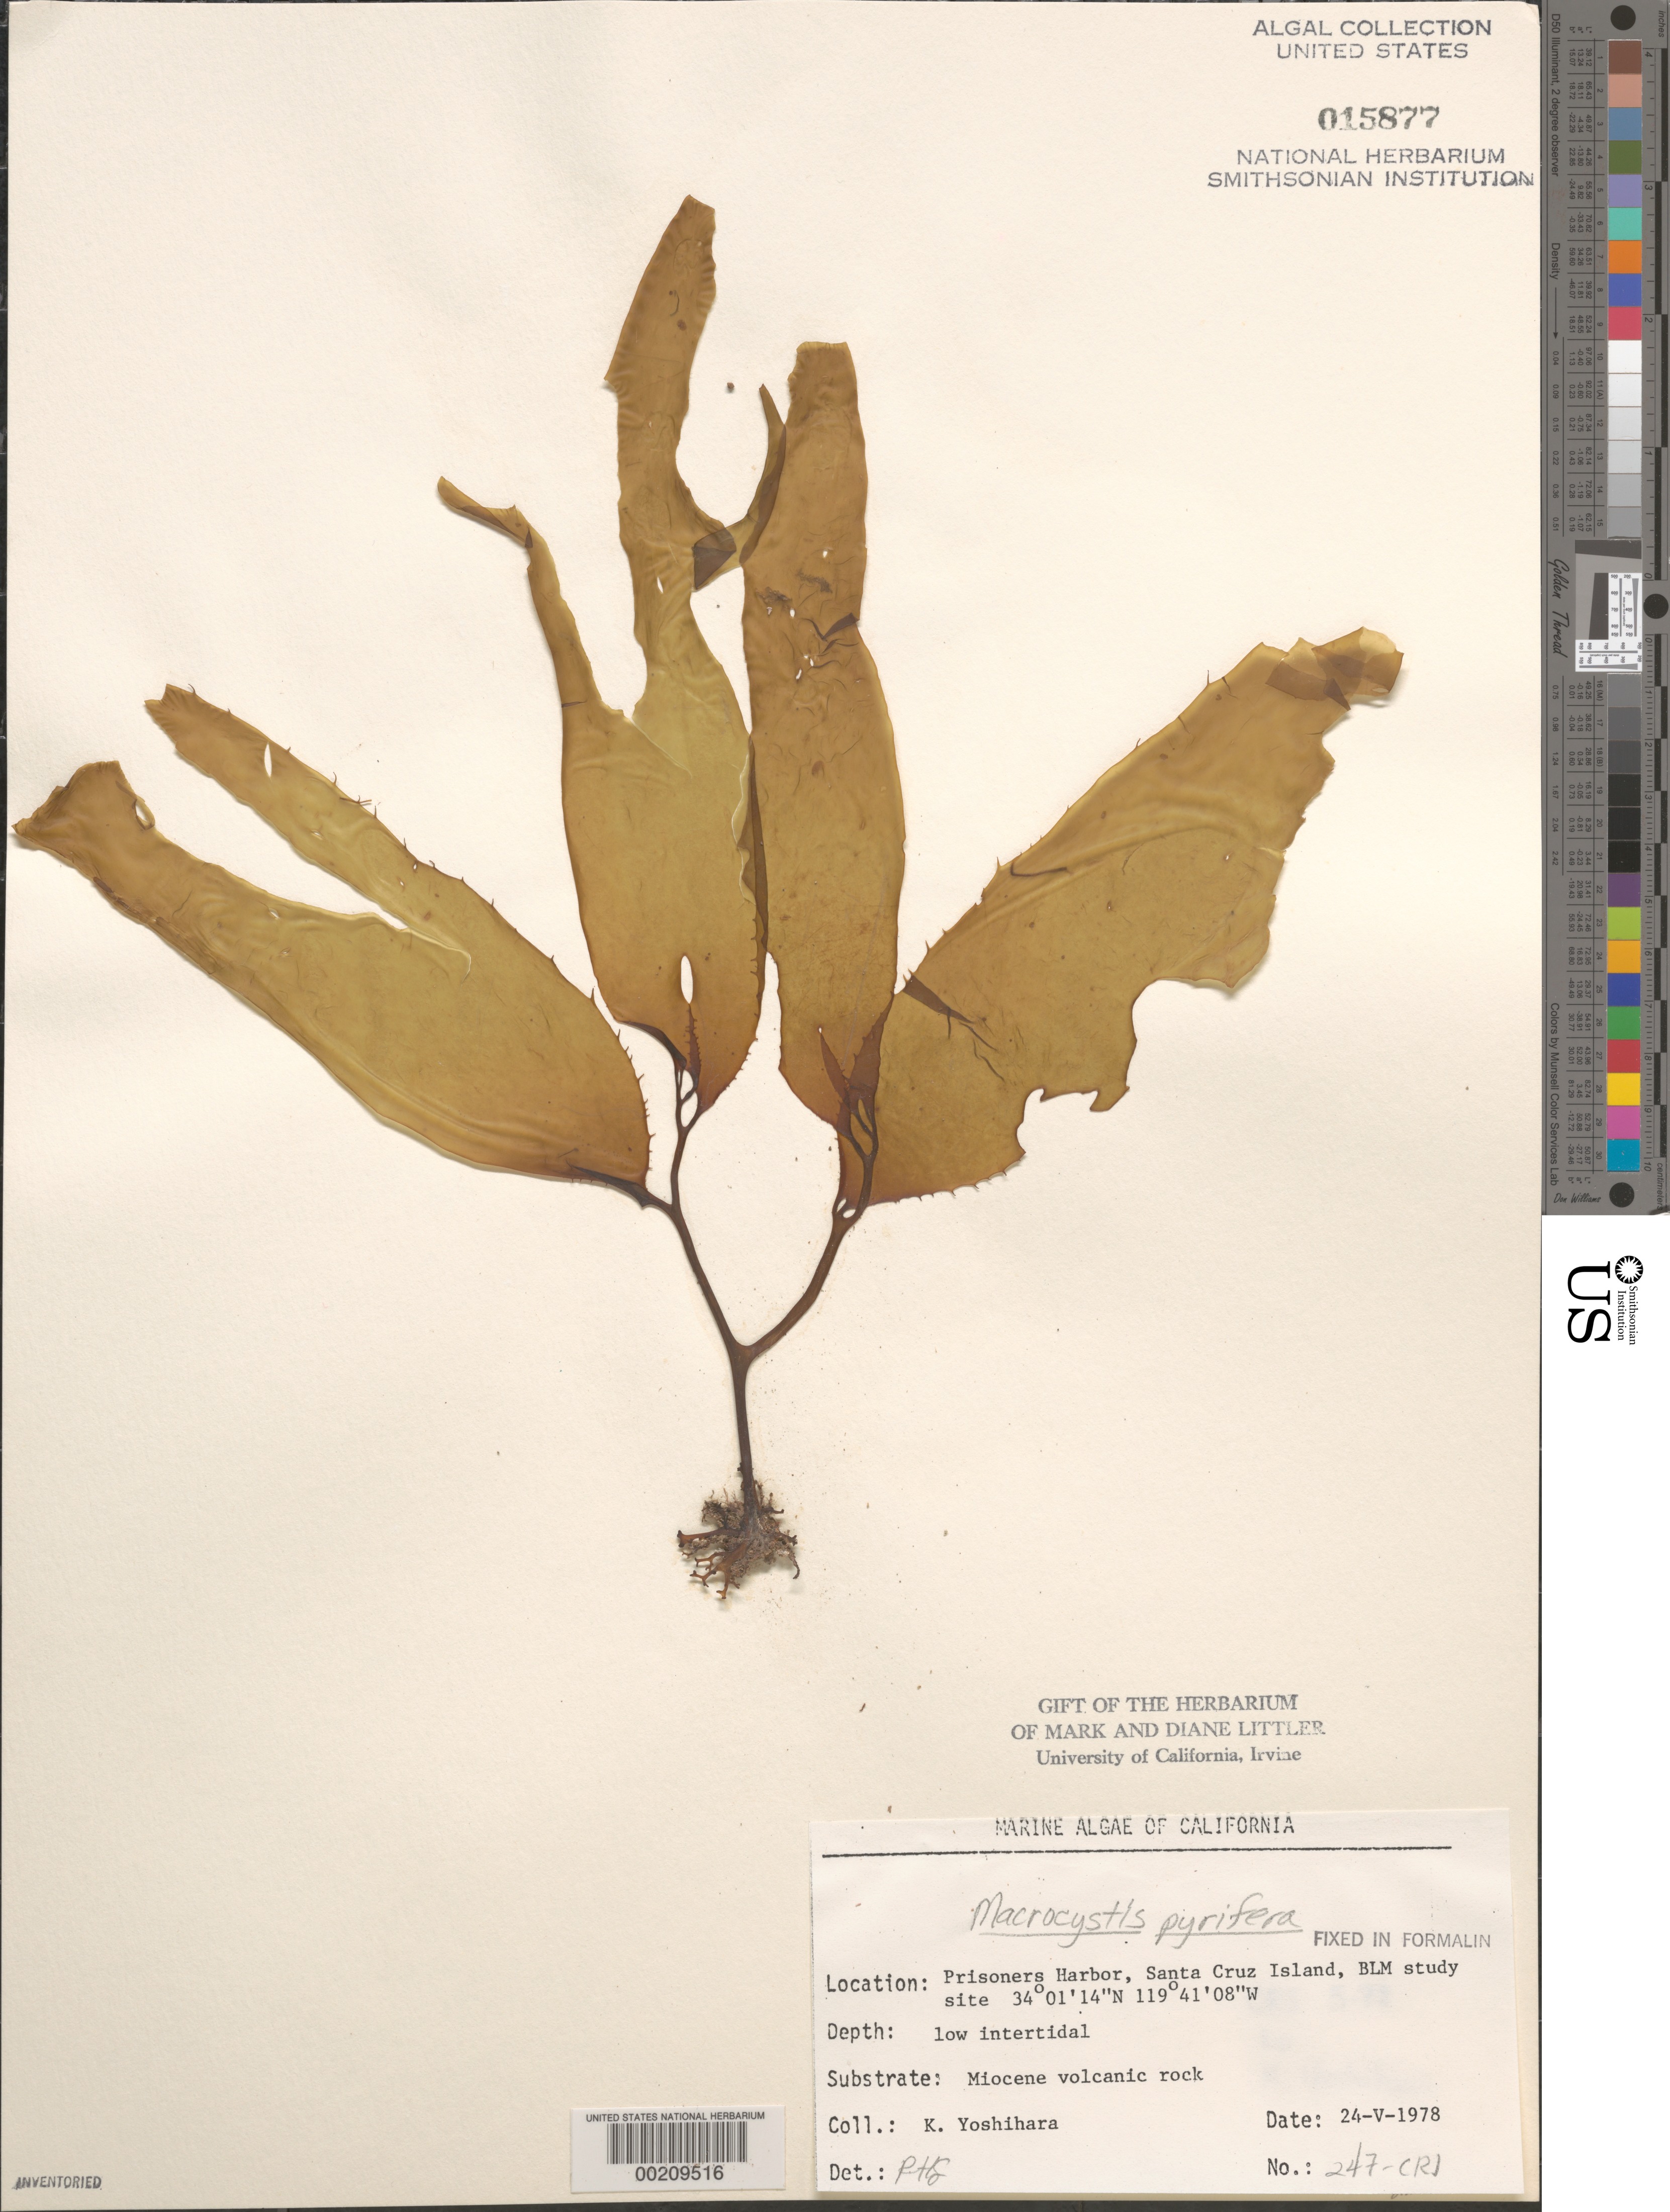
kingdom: Chromista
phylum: Ochrophyta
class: Phaeophyceae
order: Laminariales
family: Laminariaceae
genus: Macrocystis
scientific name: Macrocystis pyrifera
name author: (L.) C. Agardh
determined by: Sims, Robert H.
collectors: K. Yoshihara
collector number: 247-cri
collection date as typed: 24 May 1978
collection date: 1978-05-24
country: United States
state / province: California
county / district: Santa Barbara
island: Santa Cruz Island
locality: Prisoners Harbor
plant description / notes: BLM-SOCALBIGHT Rocky Intertidal Survey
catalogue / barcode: US 15877